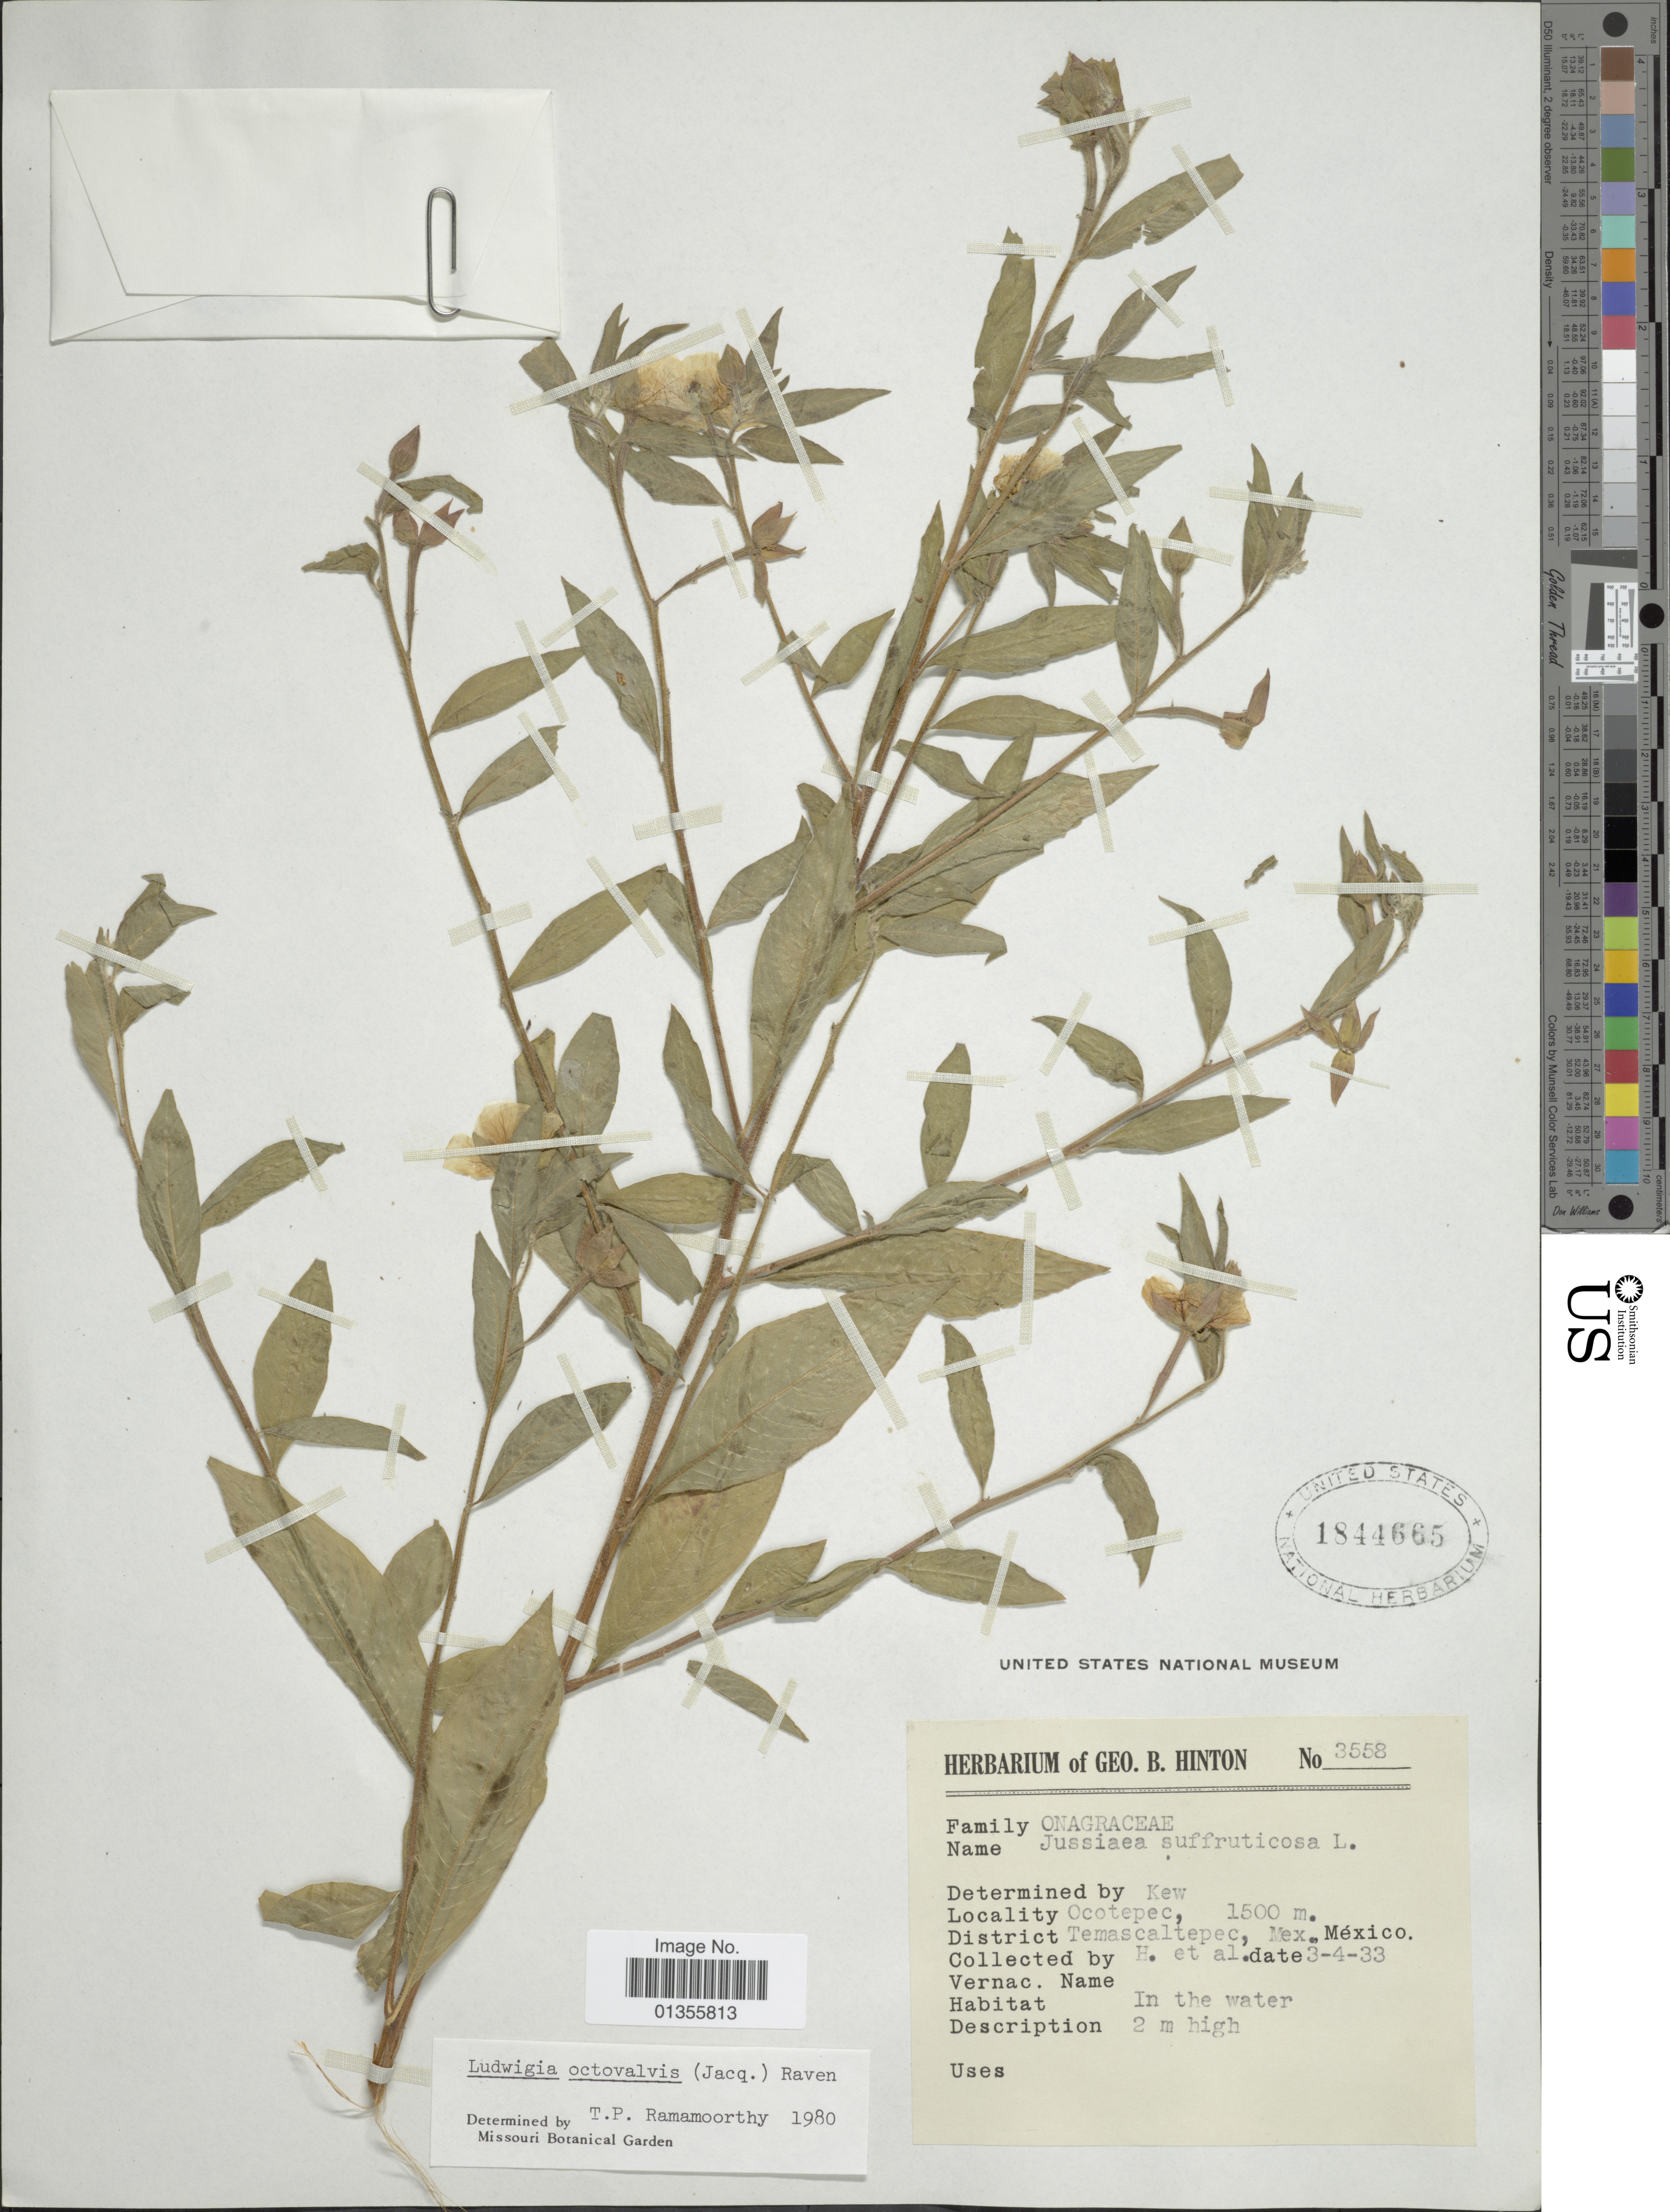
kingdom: Plantae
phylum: Tracheophyta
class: Magnoliopsida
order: Myrtales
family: Onagraceae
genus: Ludwigia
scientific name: Ludwigia octovalvis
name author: (Jacq.) P.H. Raven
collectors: G. B. Hinton & et al.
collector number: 3558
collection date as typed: Transcribed d/m/y: 3/4/33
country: Mexico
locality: Ocotepec. District Temascaltepec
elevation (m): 1500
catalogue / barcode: US 1844665